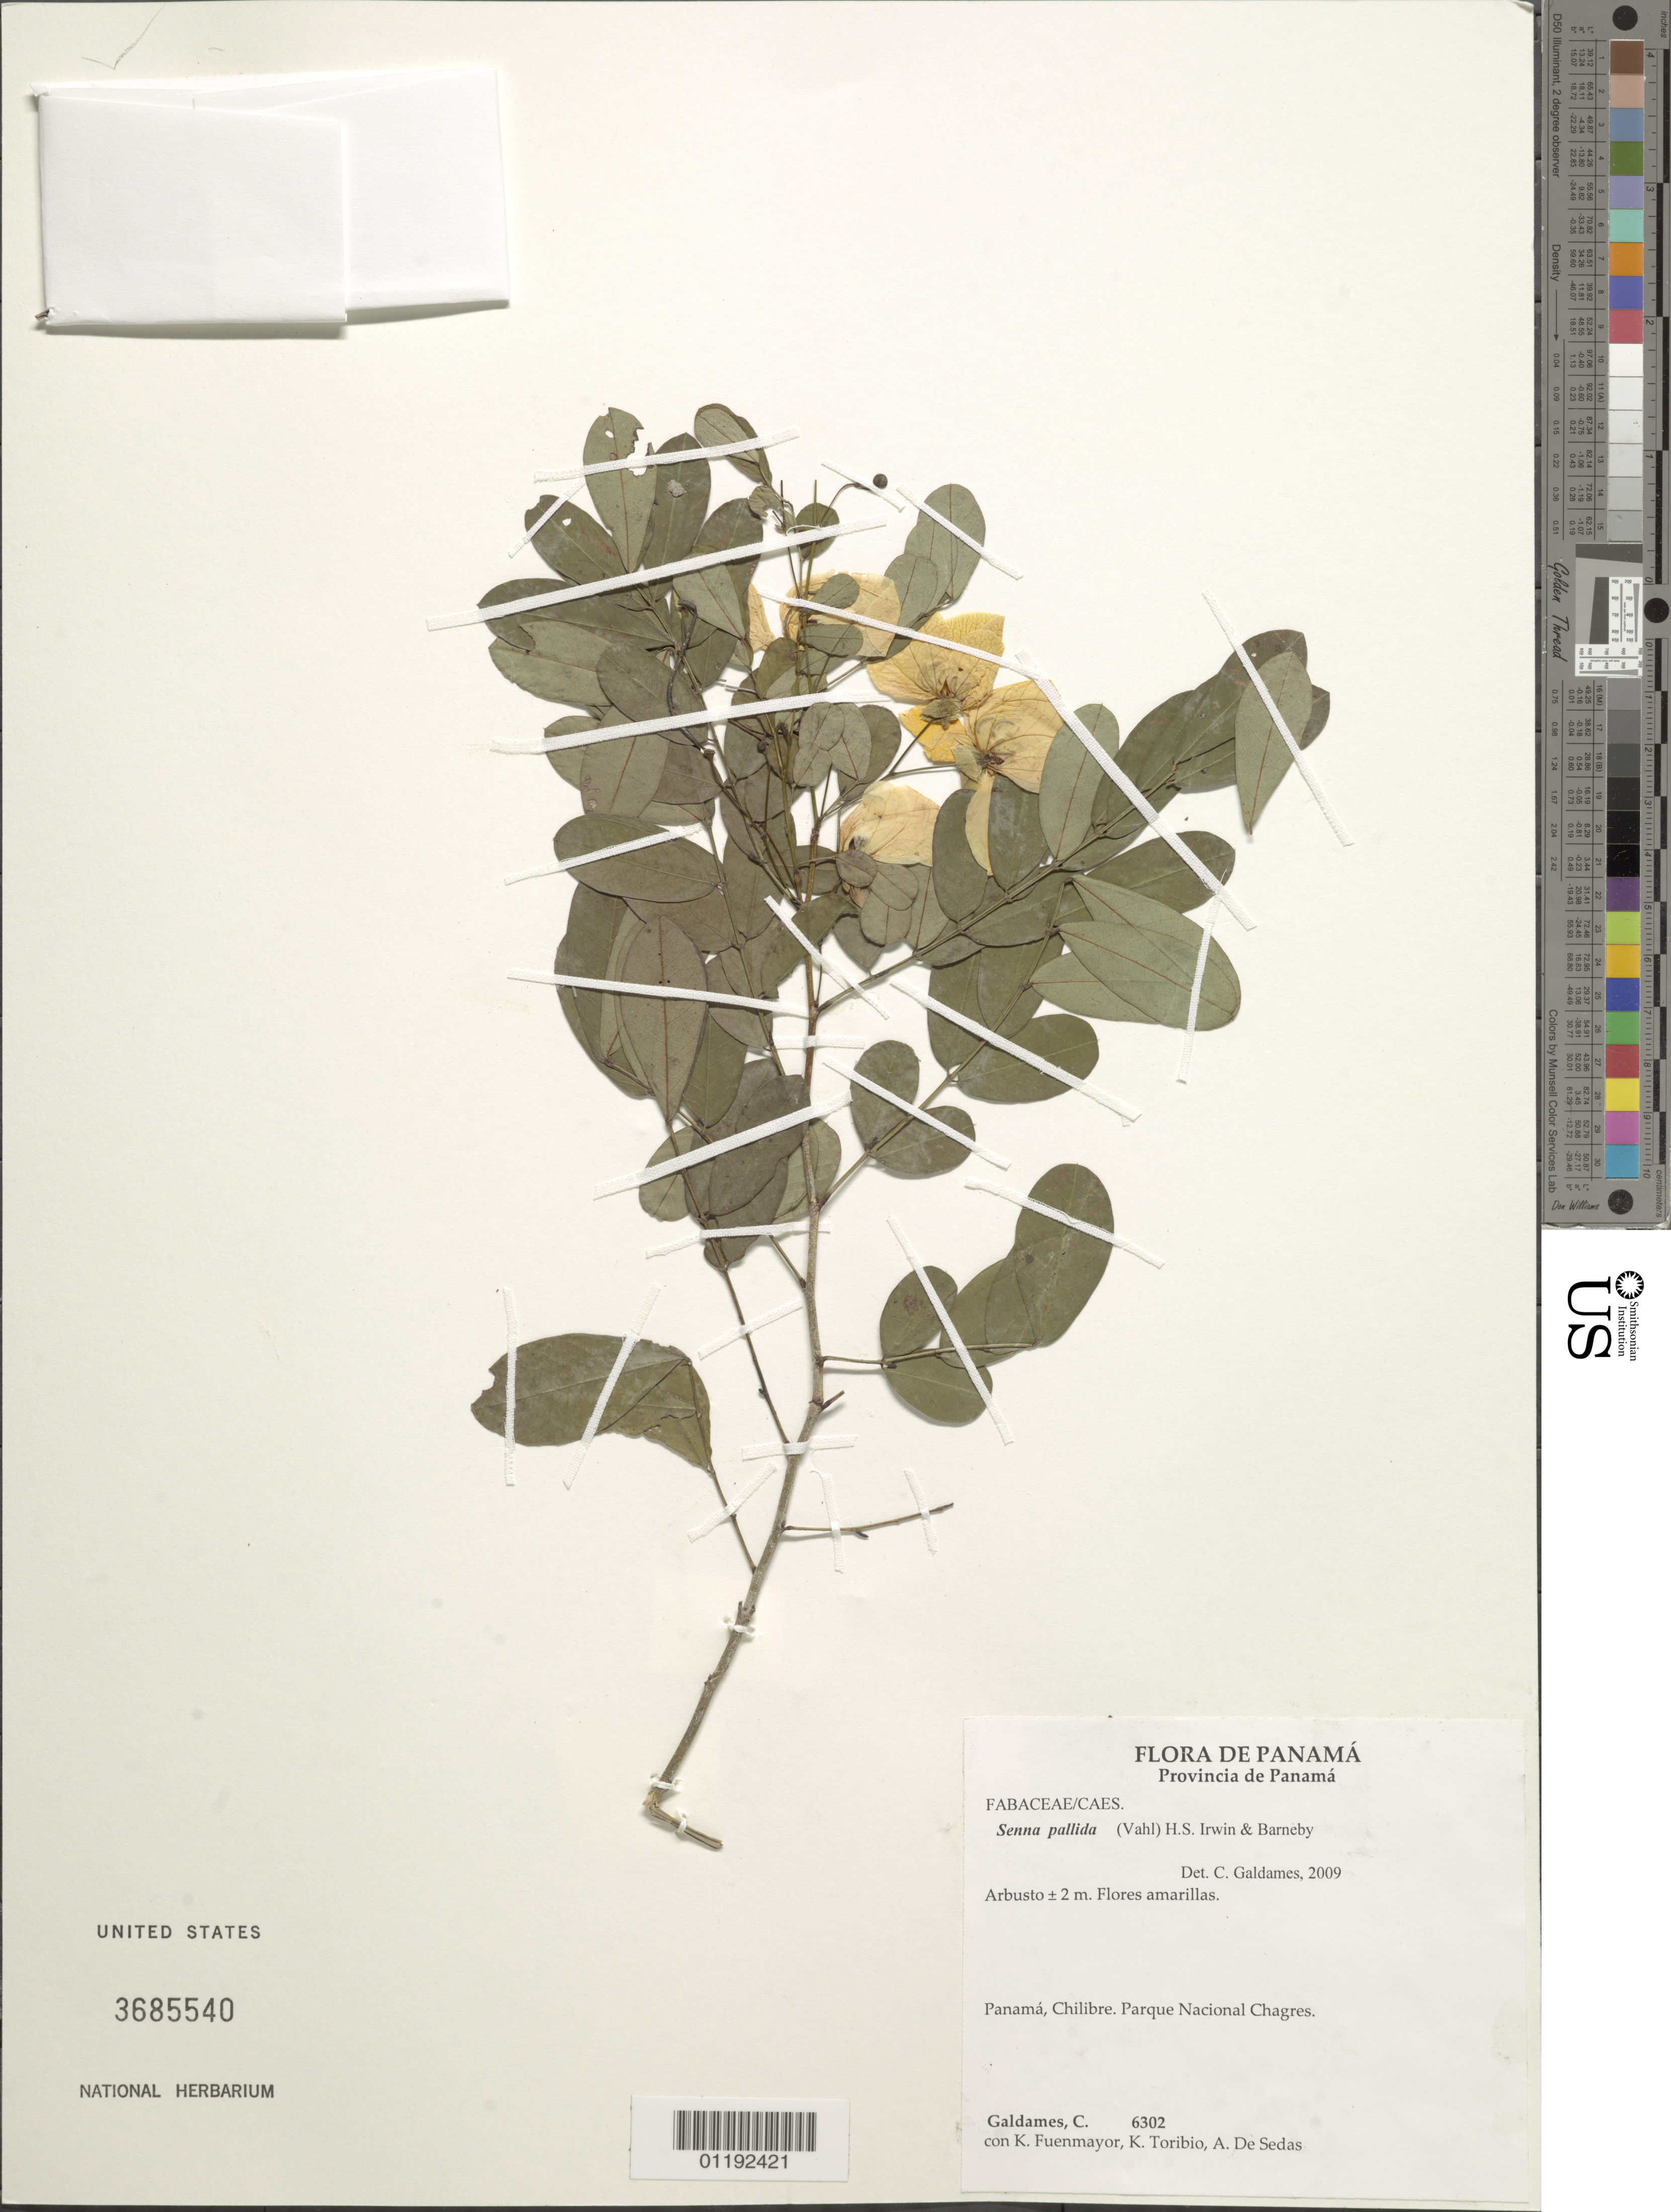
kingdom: Plantae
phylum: Tracheophyta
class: Magnoliopsida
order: Fabales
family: Fabaceae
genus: Senna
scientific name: Senna pallida var. pallida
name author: (Vahl) H.S. Irwin & Barneby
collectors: C. Galdames, K. Fuenmayor, K. Toribio & A. De Sedas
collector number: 6302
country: Panama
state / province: Panamá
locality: Chilibre, Parque Nacional Chagres.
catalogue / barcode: US 3685540